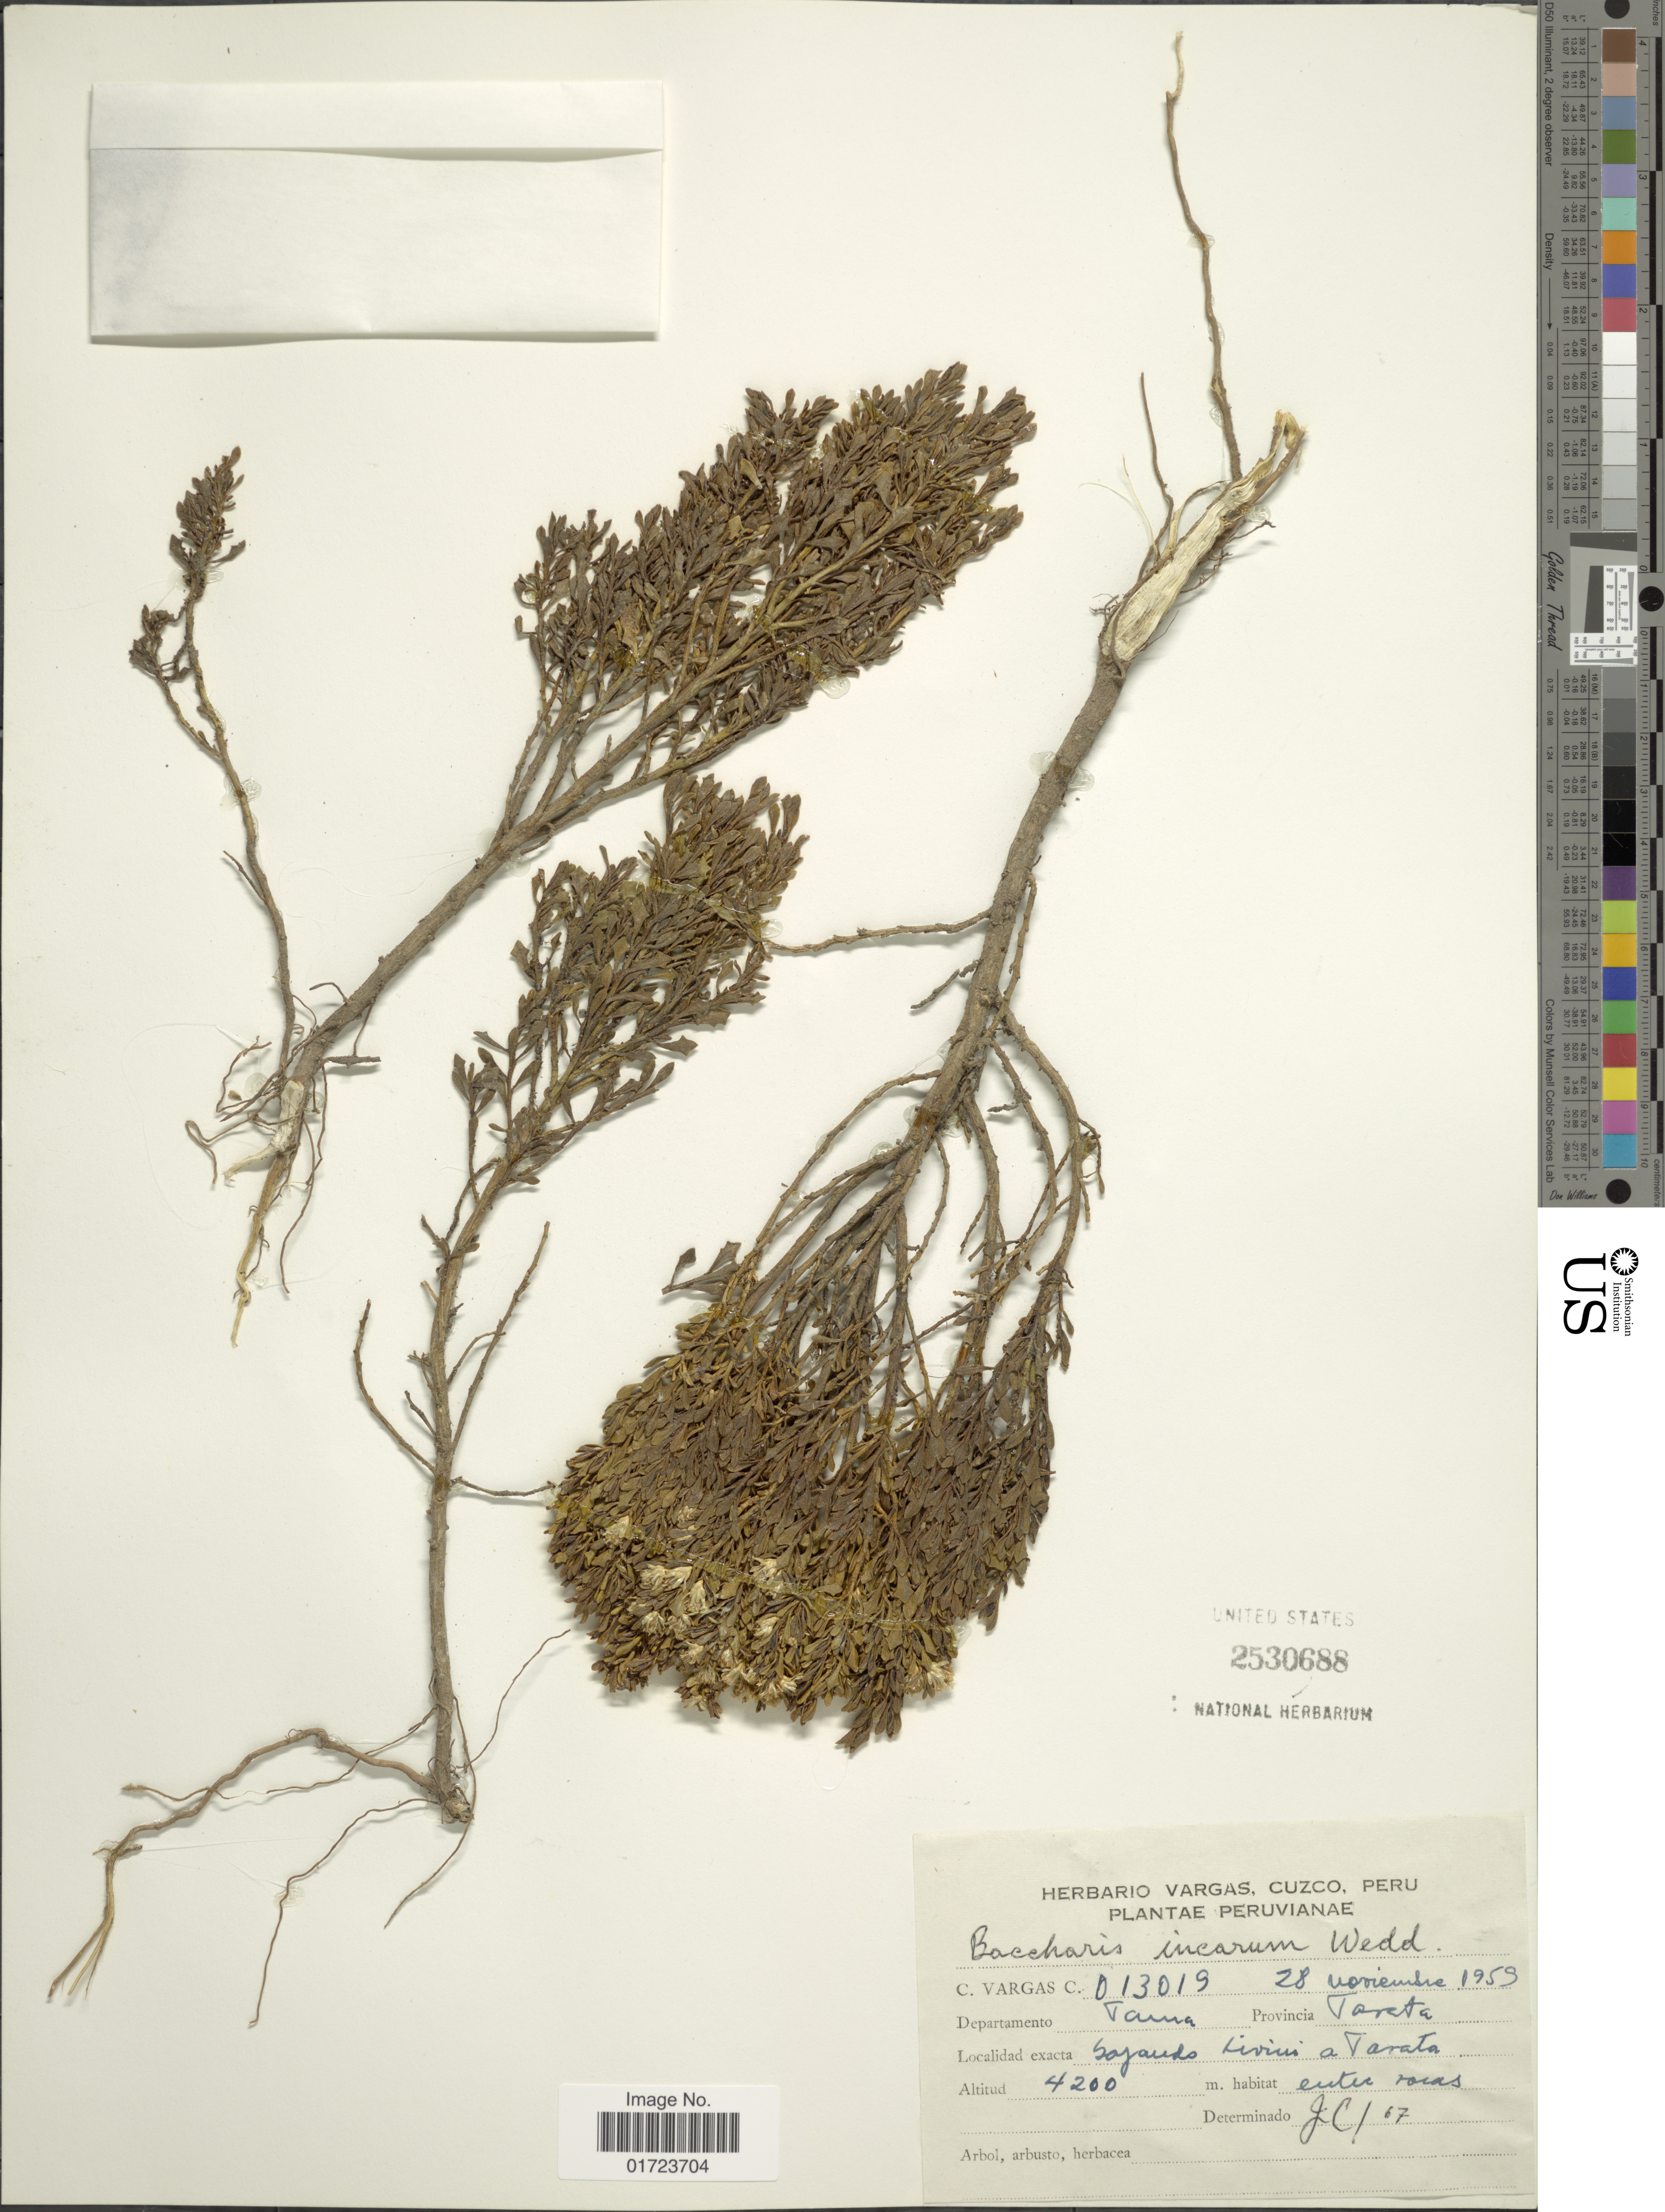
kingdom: Plantae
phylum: Tracheophyta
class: Magnoliopsida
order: Asterales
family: Asteraceae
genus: Baccharis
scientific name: Baccharis tola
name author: Phil.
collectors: C. Vargas Calderón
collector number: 01319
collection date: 1959-11-28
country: Peru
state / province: Tacna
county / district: Tarata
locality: Bajaudo de Livini a Tarata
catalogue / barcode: US 2530688